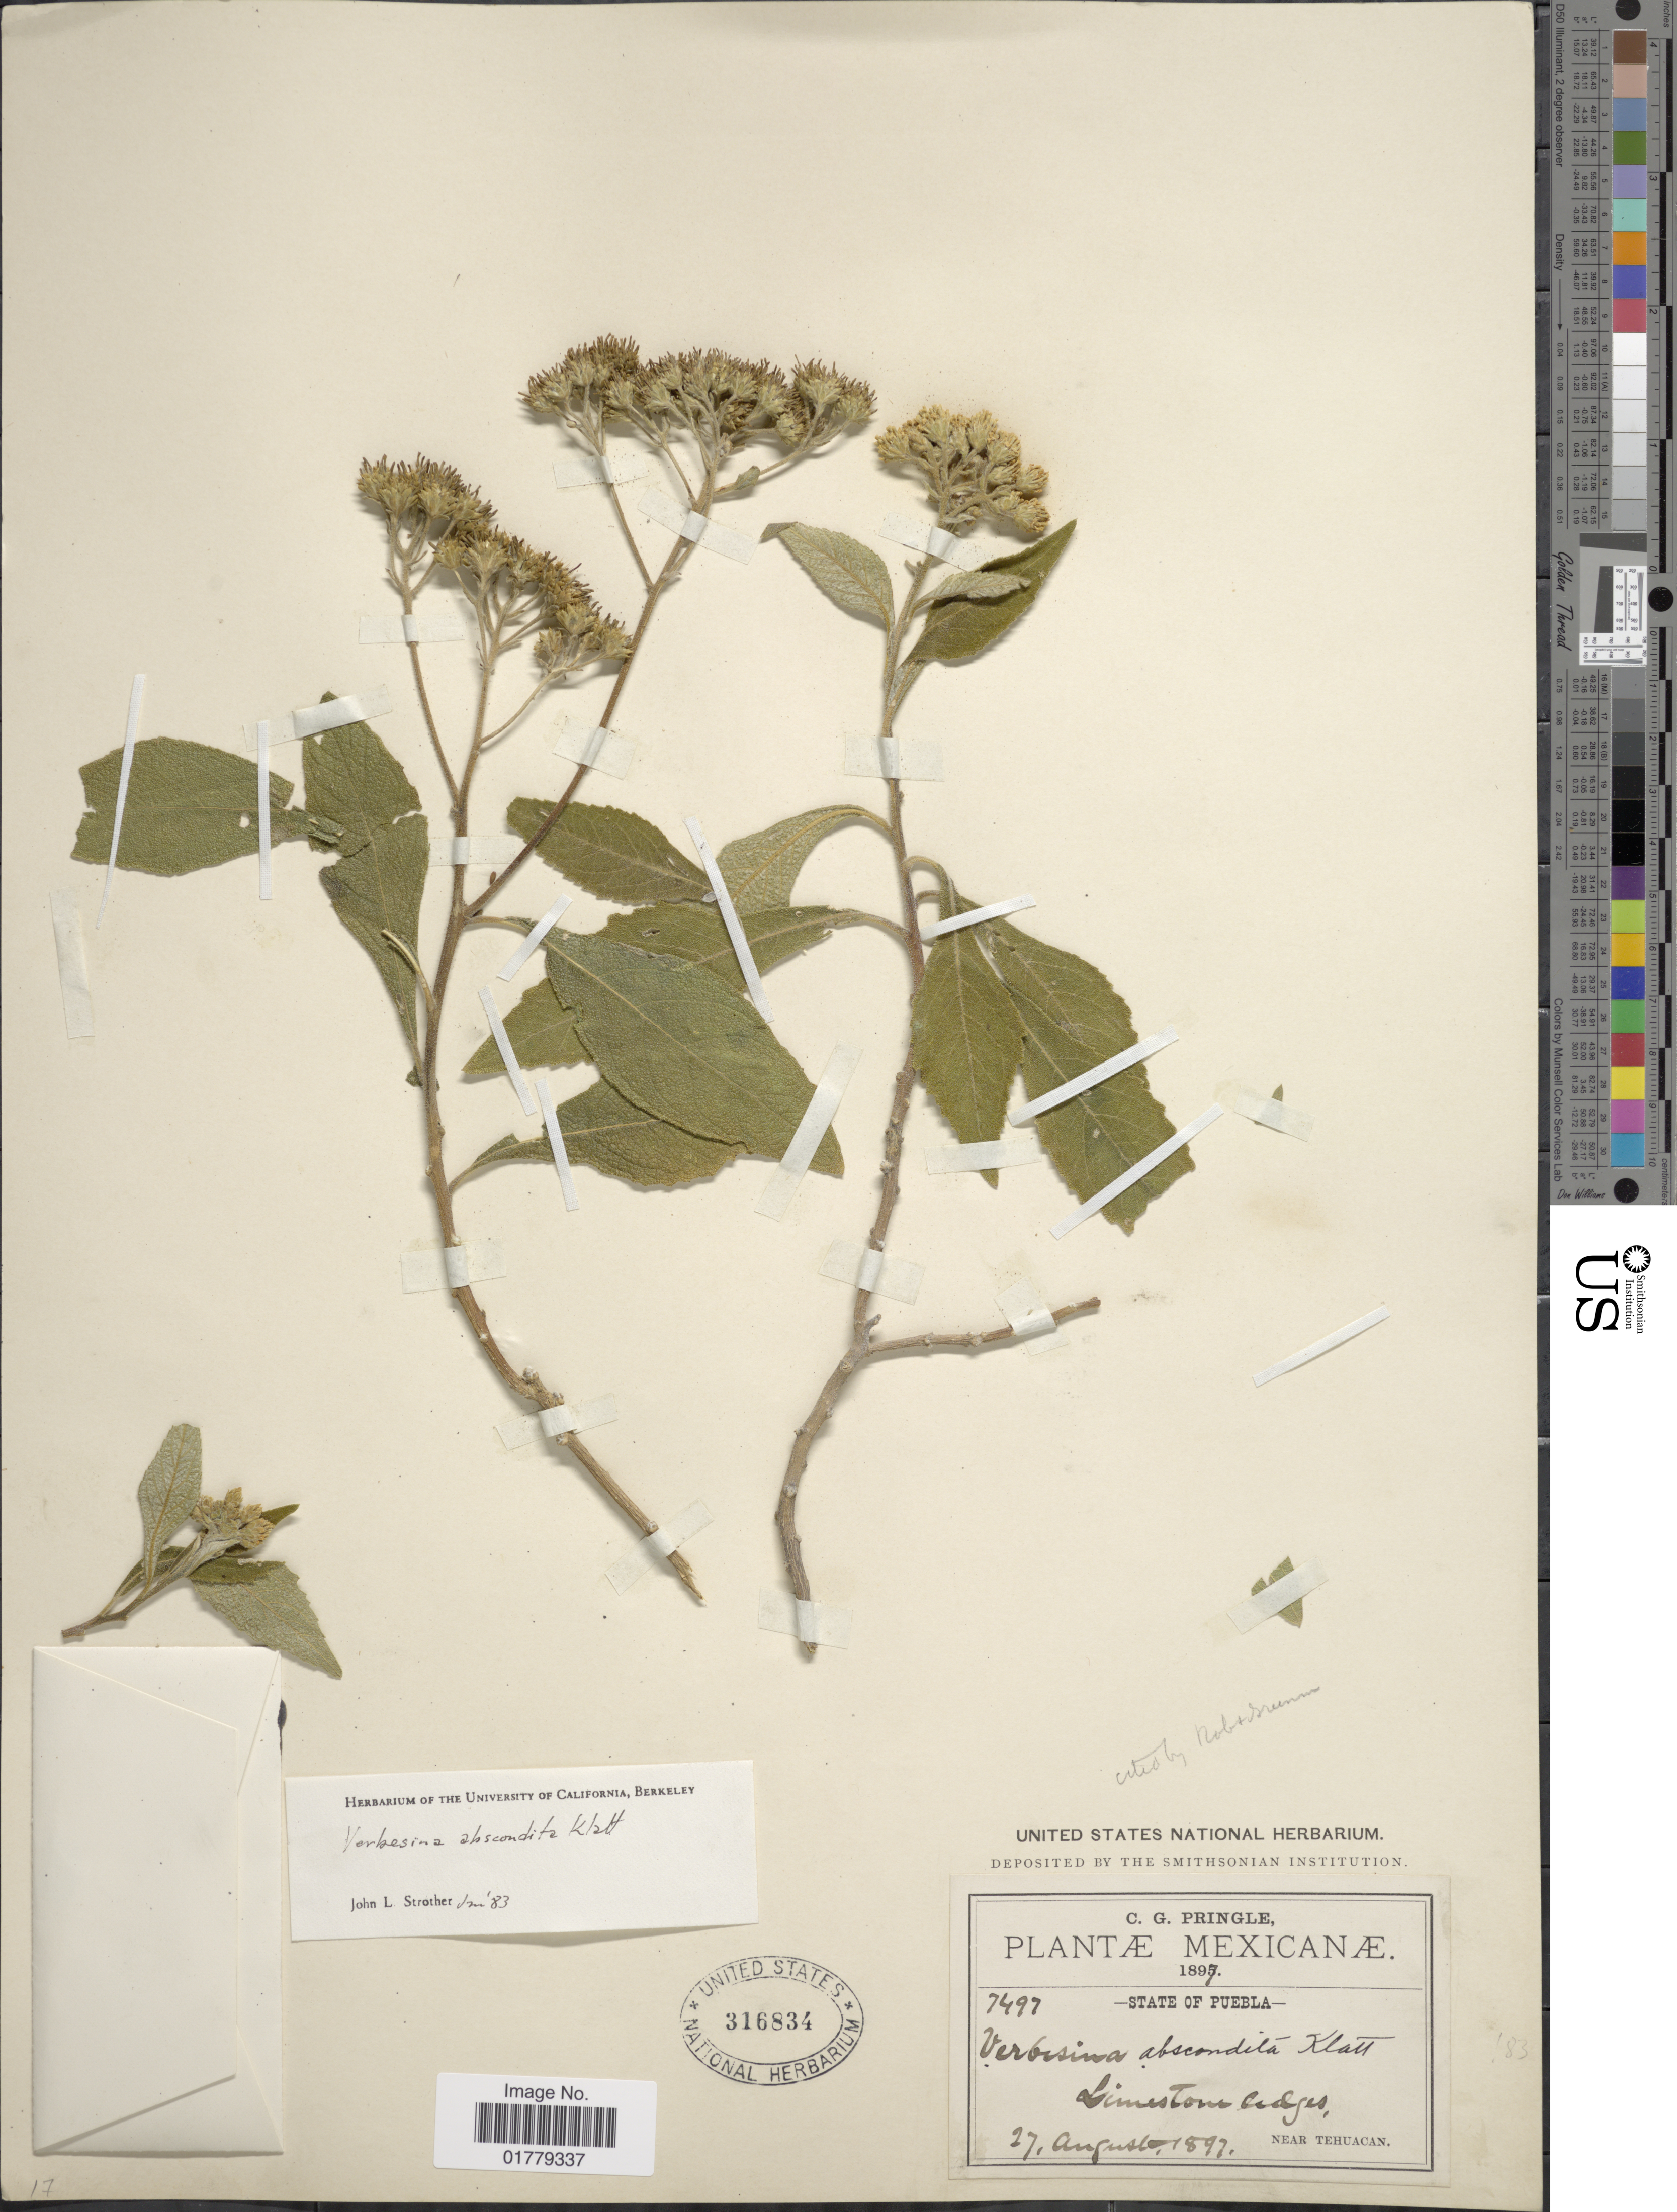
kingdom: Plantae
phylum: Tracheophyta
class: Magnoliopsida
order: Asterales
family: Asteraceae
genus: Verbesina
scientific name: Verbesina abscondita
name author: Klatt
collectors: C. G. Pringle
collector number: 7497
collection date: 1897-08-27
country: Mexico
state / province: Puebla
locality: State of Puebla. Limestone ledges, near Teguacan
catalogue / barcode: US 316834